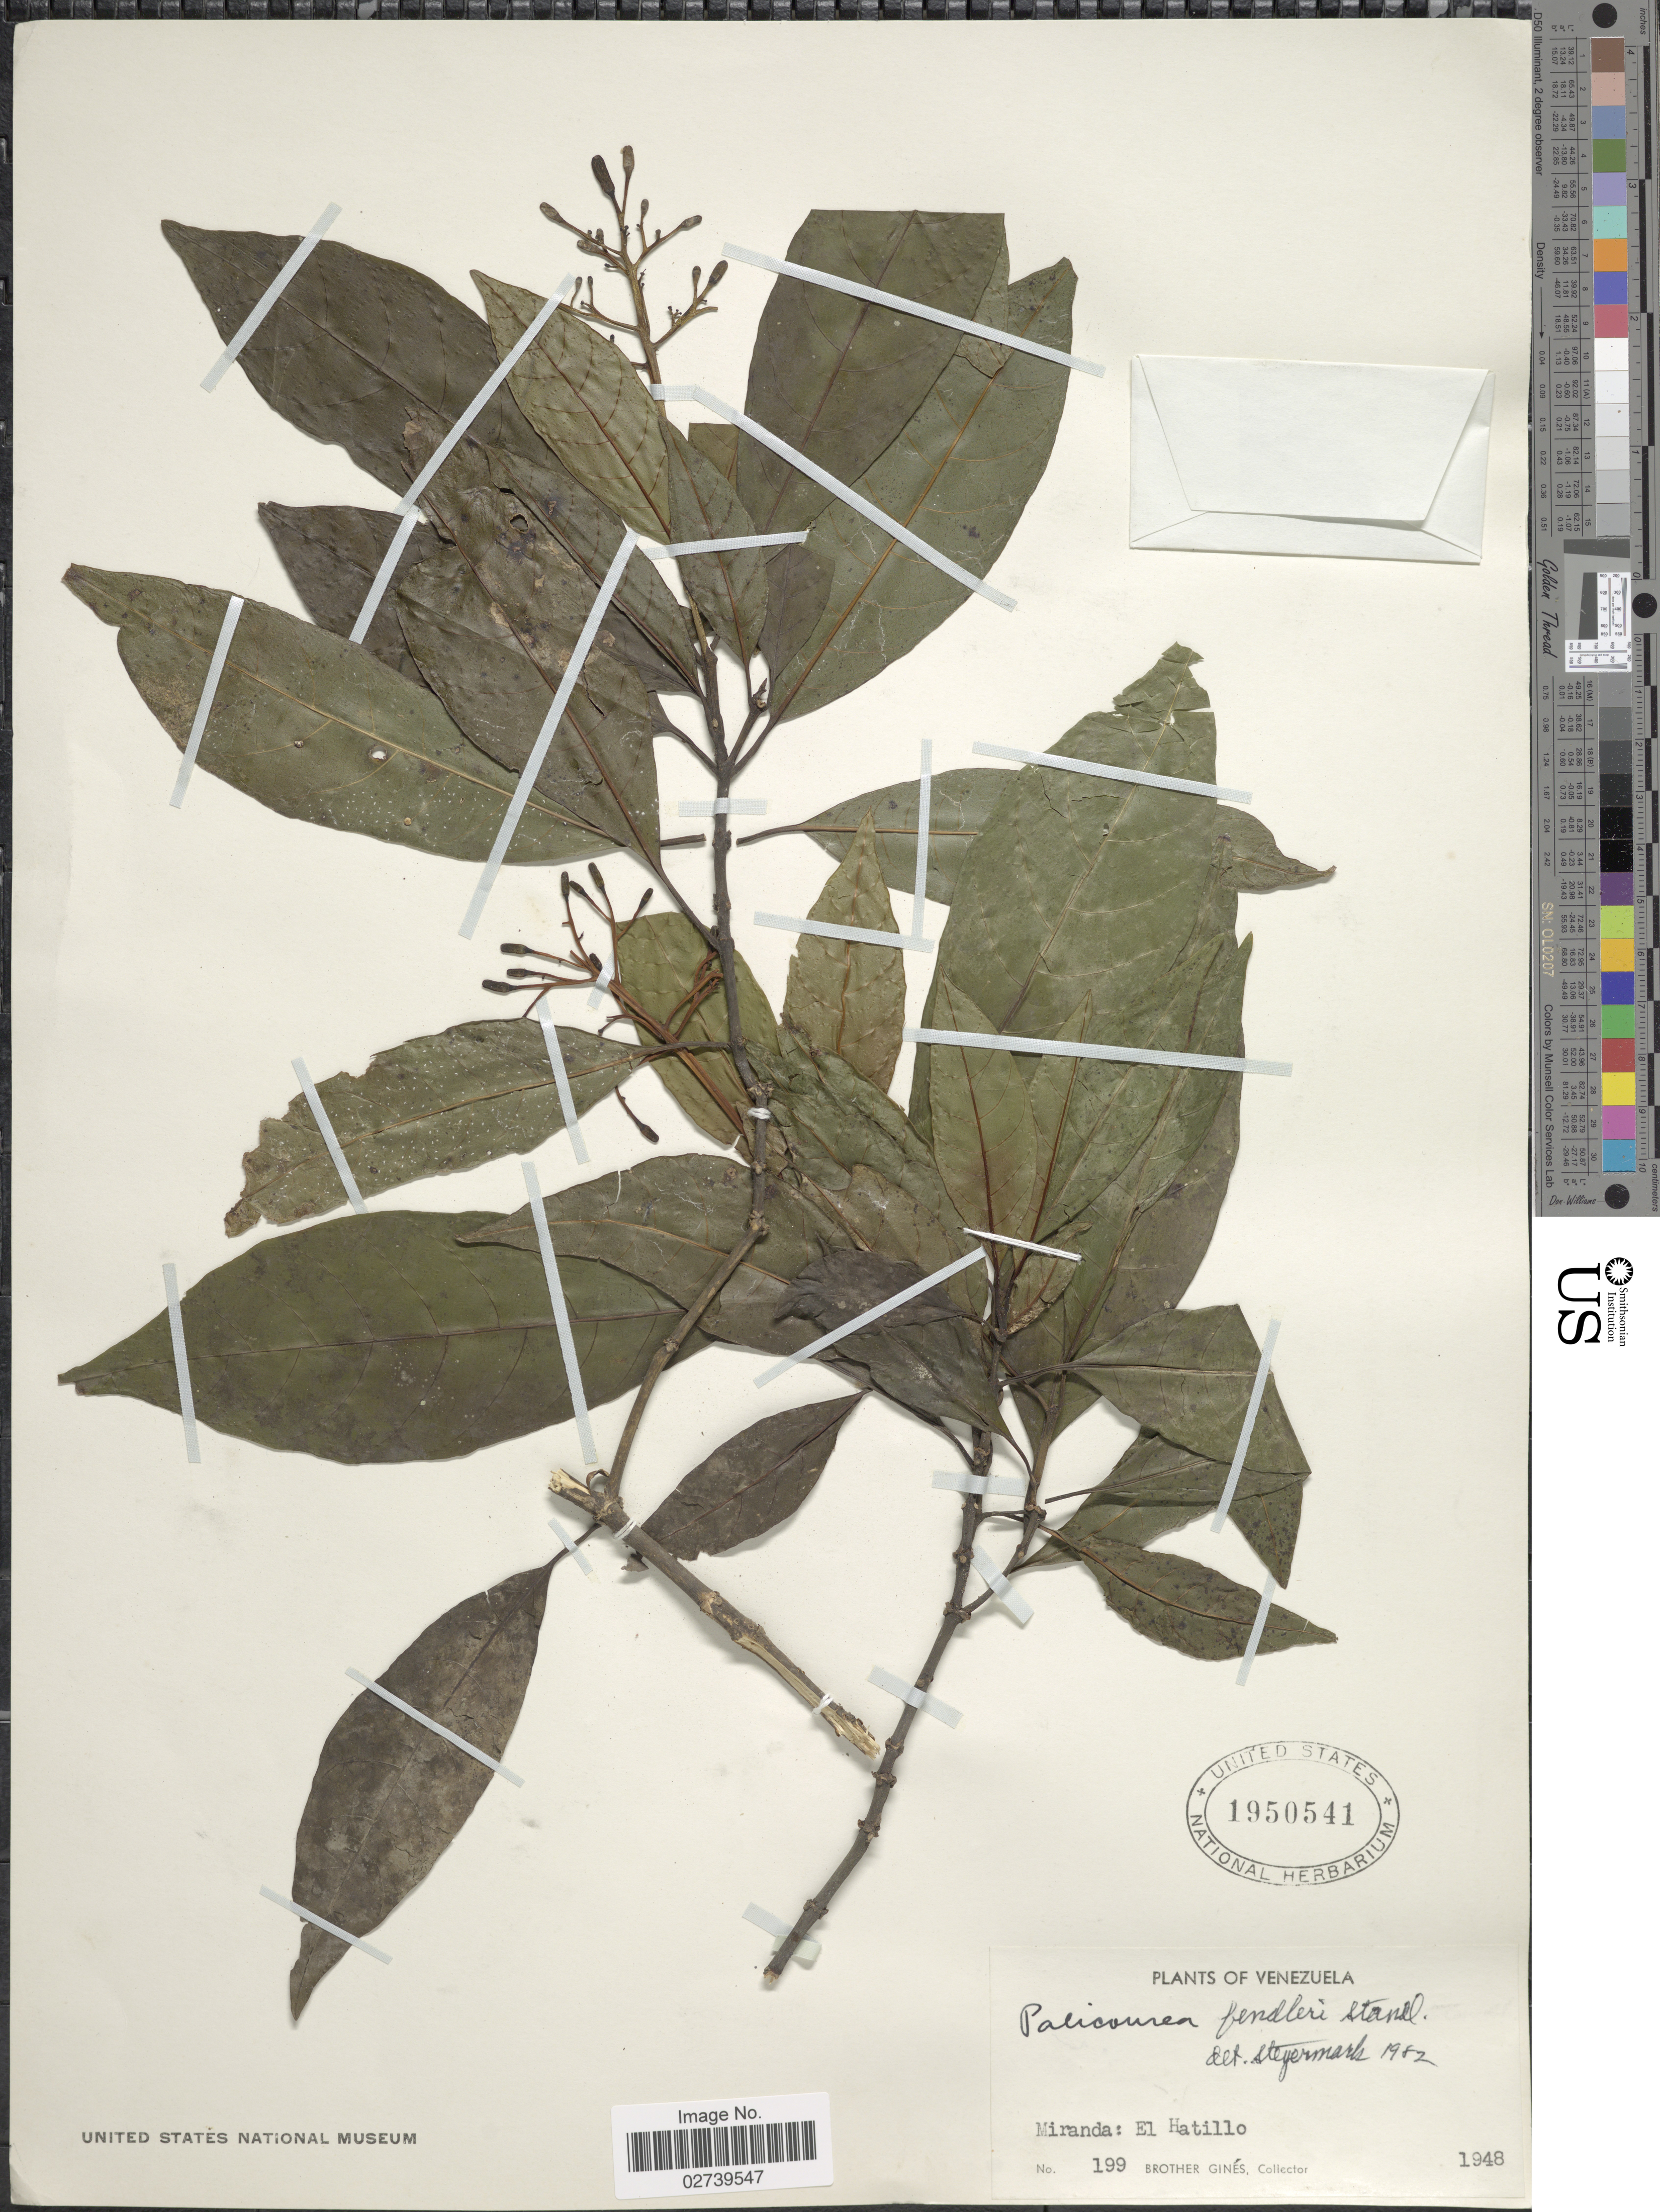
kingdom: Plantae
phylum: Tracheophyta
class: Magnoliopsida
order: Gentianales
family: Rubiaceae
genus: Palicourea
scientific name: Palicourea fendleri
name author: Standl.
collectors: Bro. Gines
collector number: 199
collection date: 1948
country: Venezuela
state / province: Miranda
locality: El Hatillo.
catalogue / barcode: US 1950541